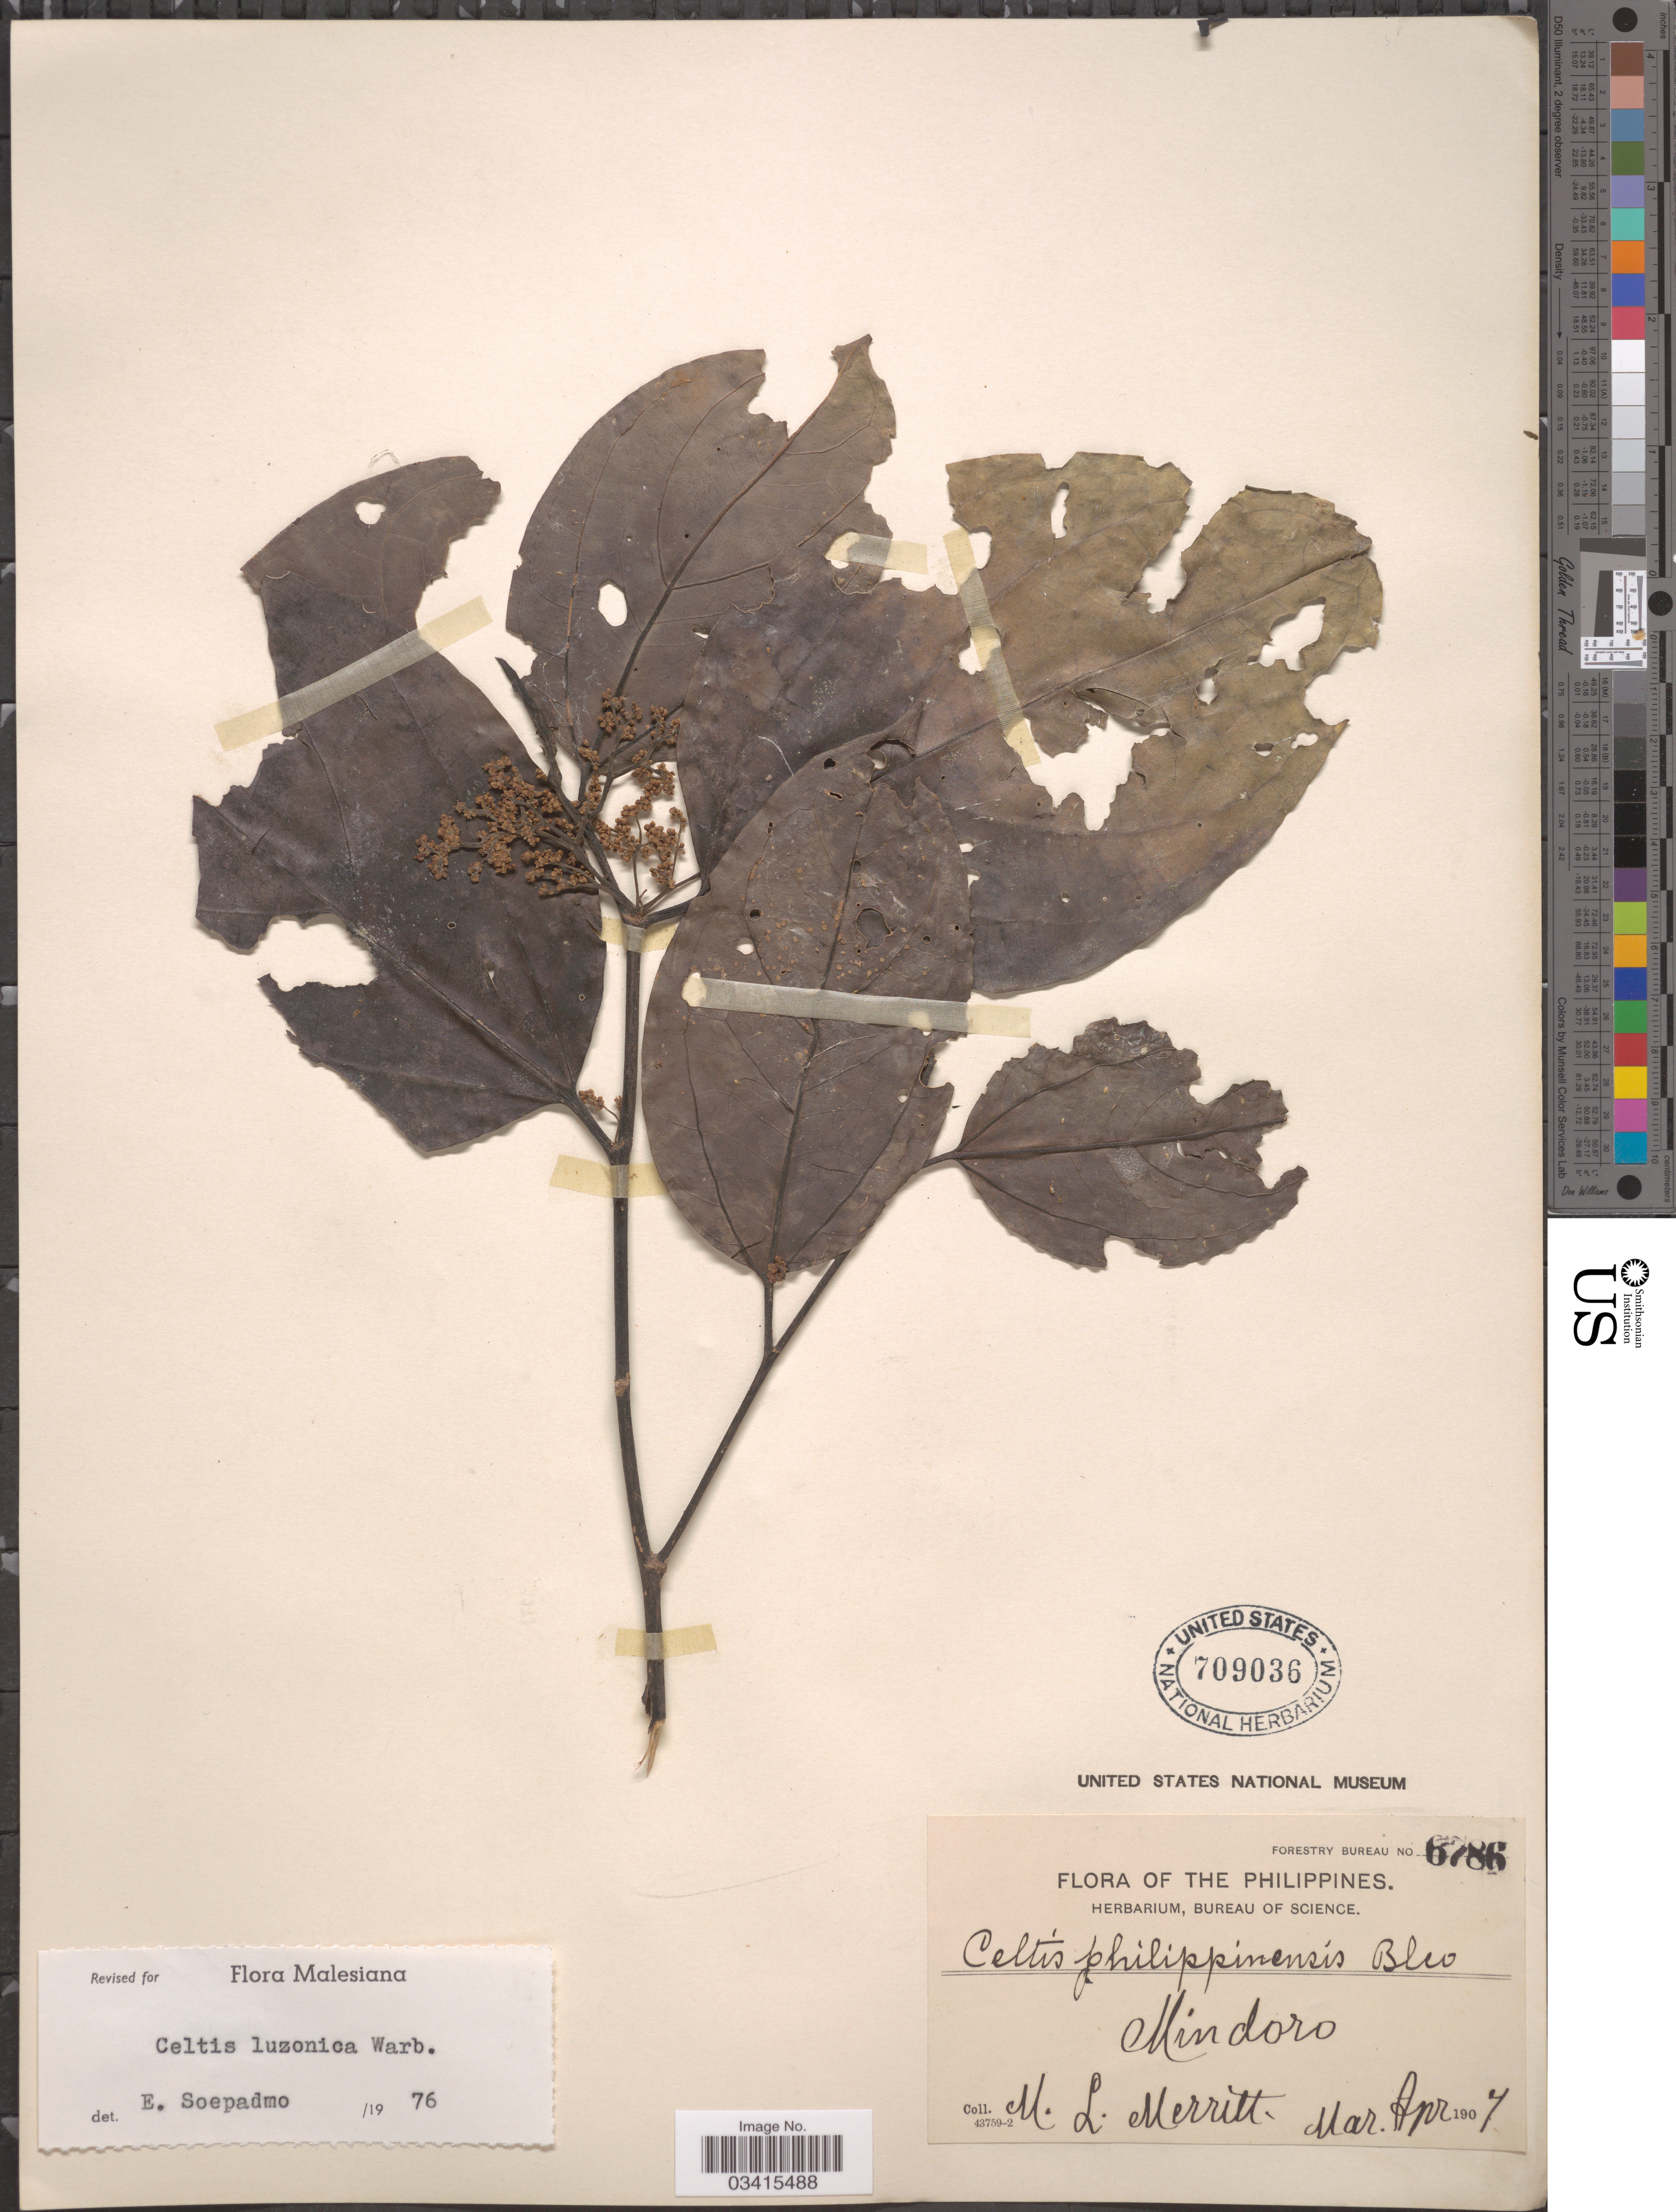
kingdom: Plantae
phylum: Tracheophyta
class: Magnoliopsida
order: Rosales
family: Cannabaceae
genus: Celtis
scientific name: Celtis luzonica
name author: Warb.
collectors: M. L. Merritt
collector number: Forestry Bureau 6786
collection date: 1907-03/1907-04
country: Philippines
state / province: Mimaropa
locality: Mindoro.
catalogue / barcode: US 709036